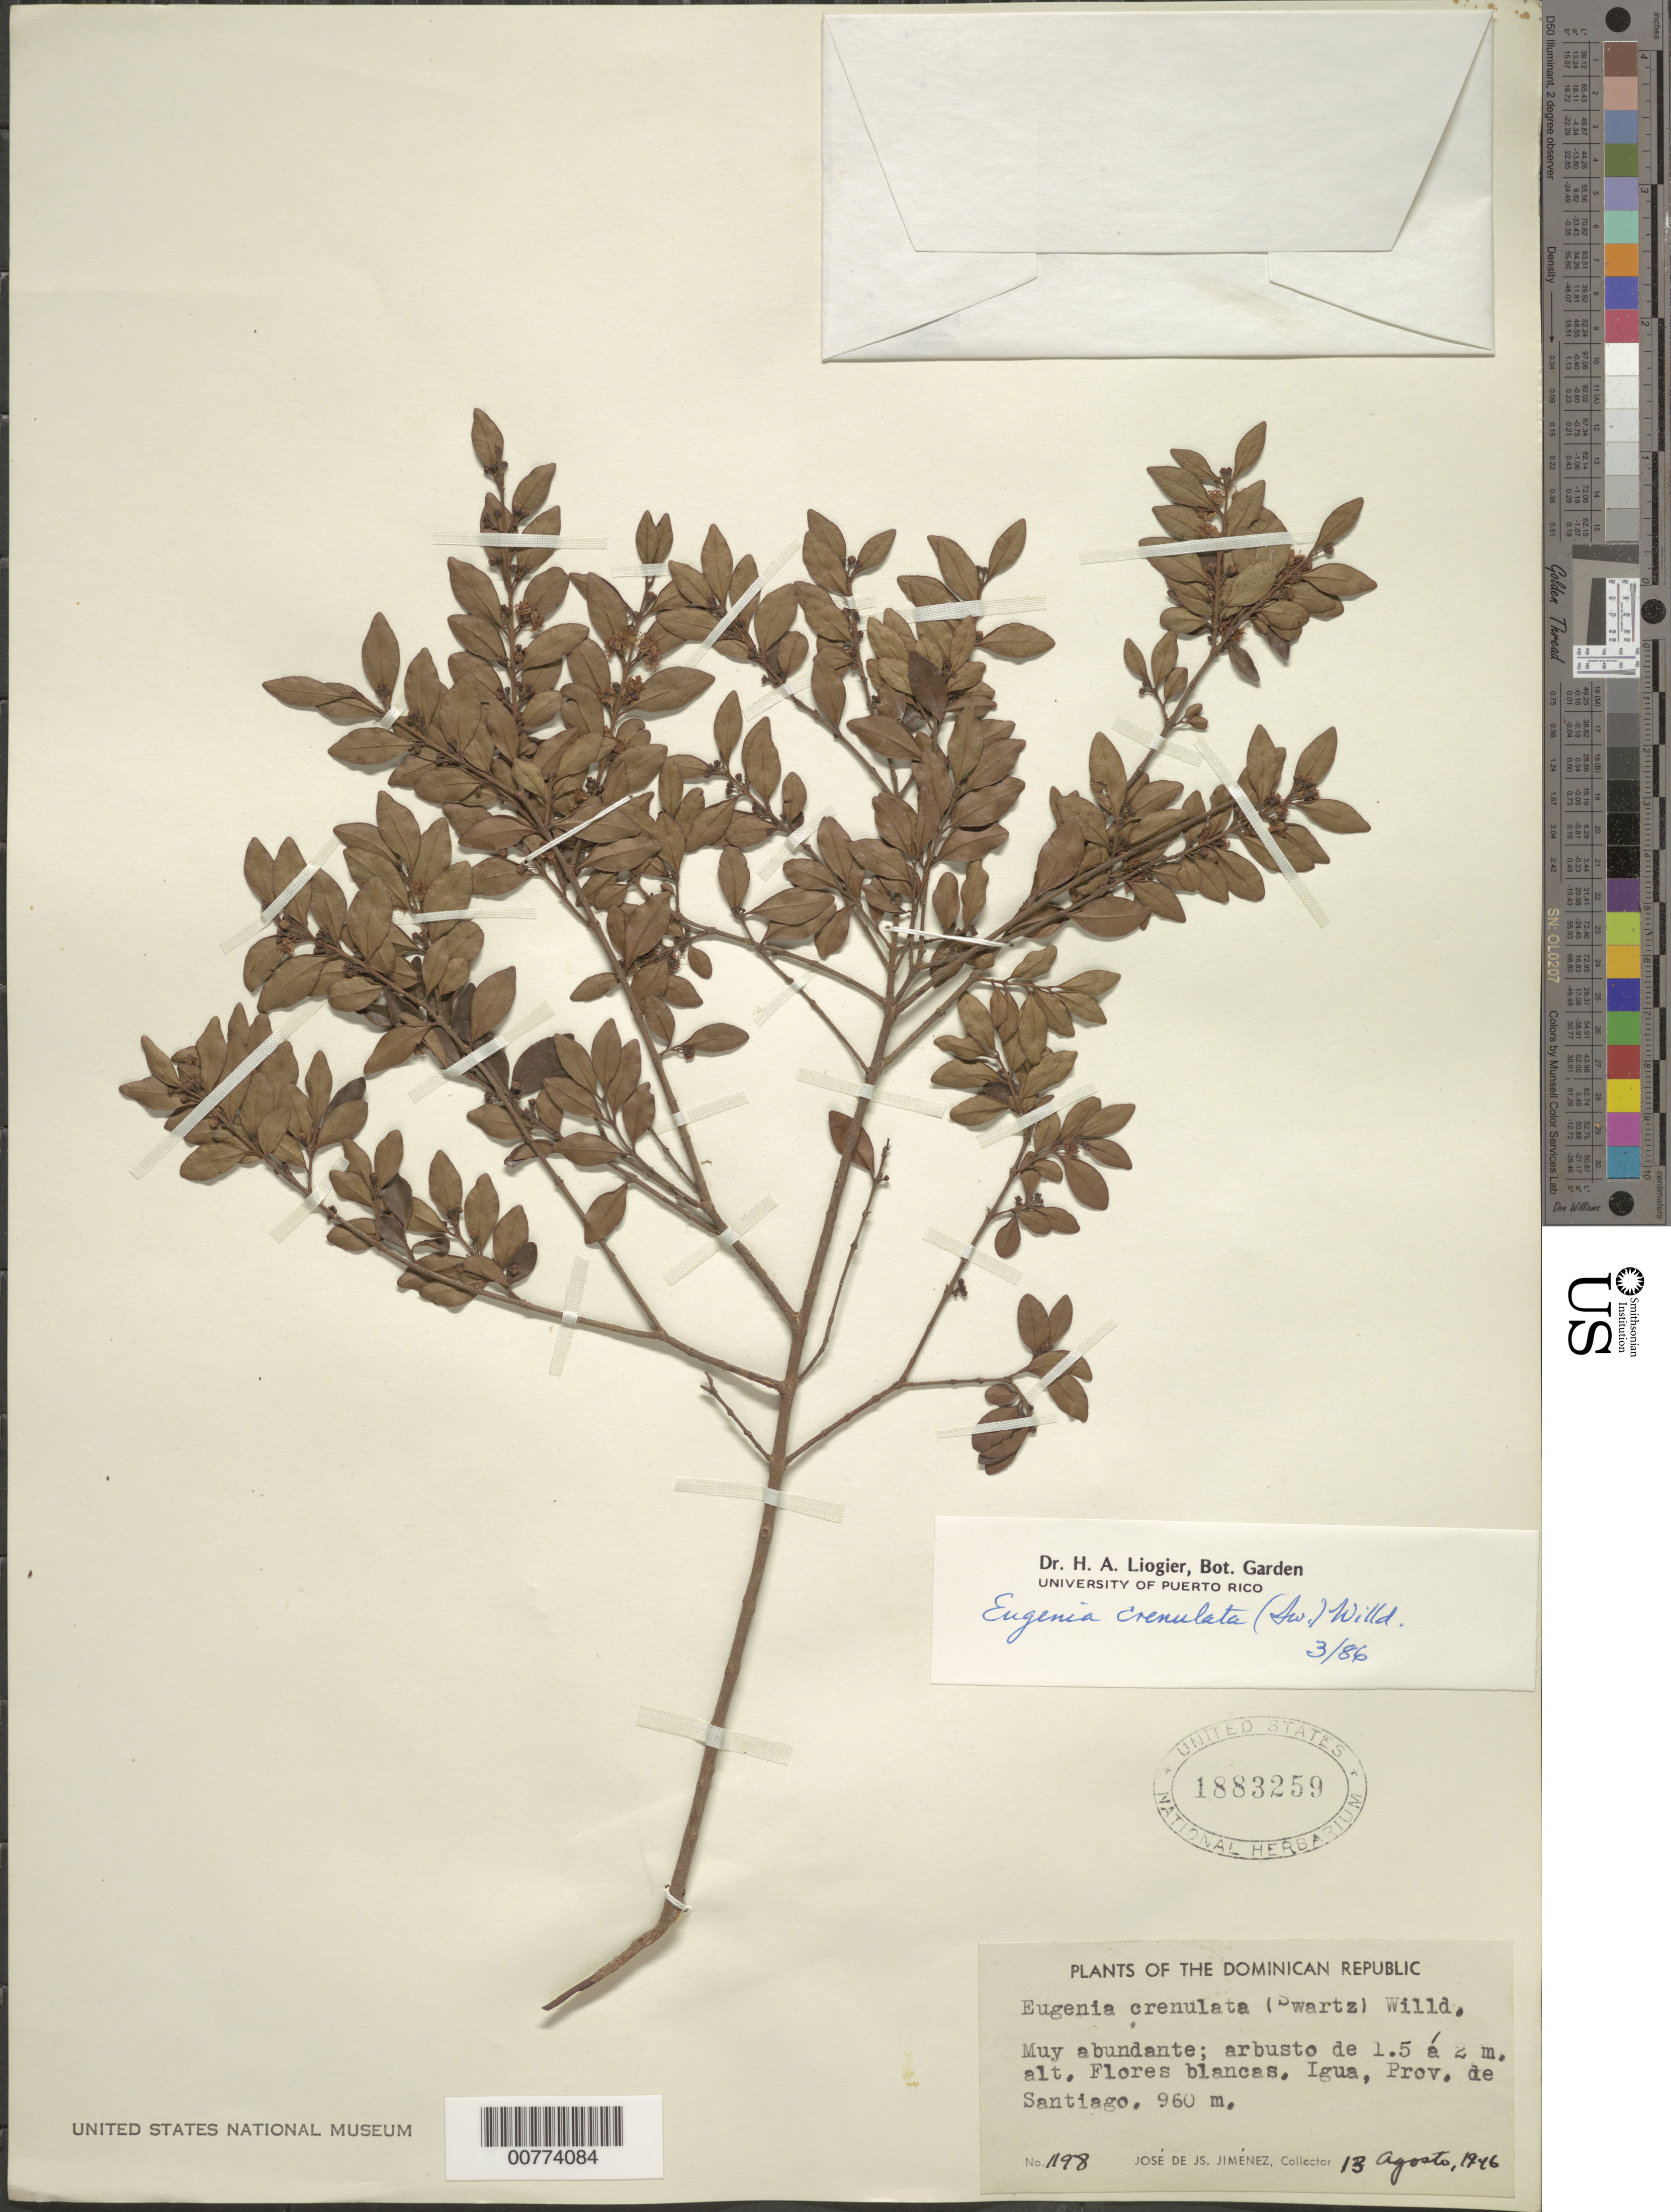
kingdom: Plantae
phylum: Tracheophyta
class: Magnoliopsida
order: Myrtales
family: Myrtaceae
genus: Eugenia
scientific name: Eugenia crenulata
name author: (Sw.) Willd.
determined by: Liogier, Alain H.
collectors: J. J. Jiménez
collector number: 1198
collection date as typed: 13 Aug 1946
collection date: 1946-08-13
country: Dominican Republic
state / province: Santiago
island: Hispaniola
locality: Igua.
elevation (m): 960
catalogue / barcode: US 1883259